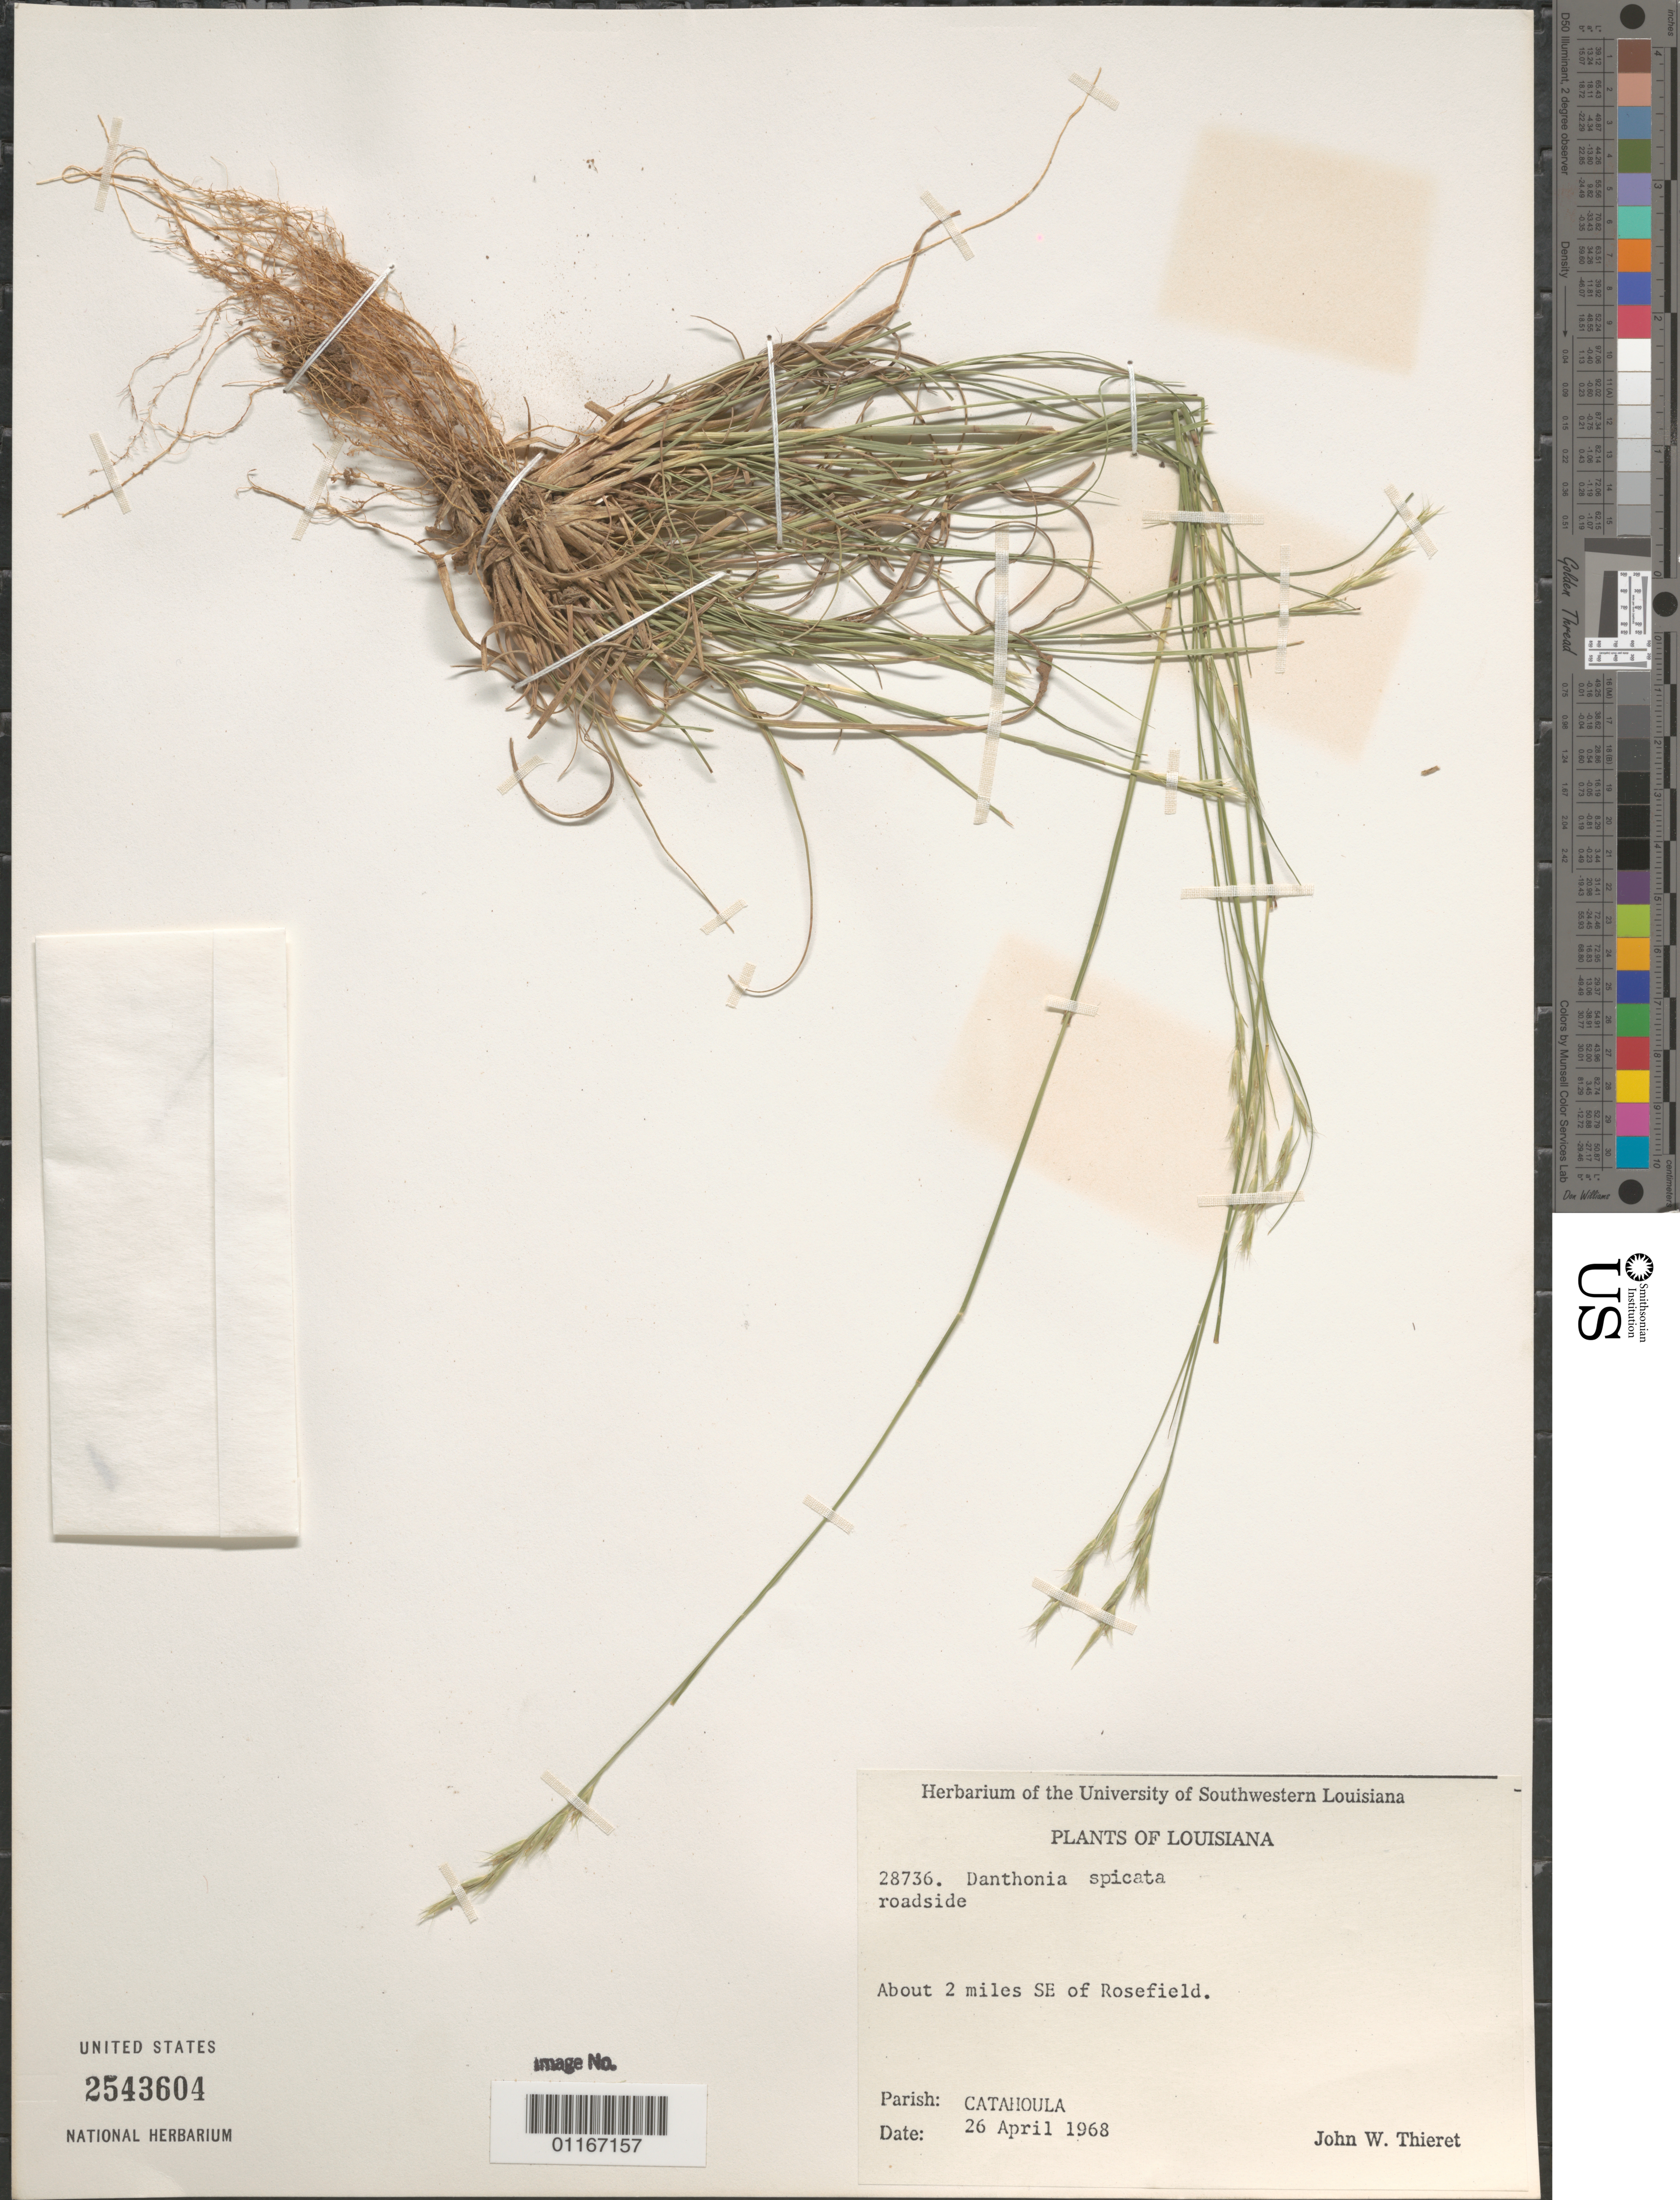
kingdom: Plantae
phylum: Tracheophyta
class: Liliopsida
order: Poales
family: Poaceae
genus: Danthonia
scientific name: Danthonia spicata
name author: (L.) P. Beauv. ex Roem. & Schult.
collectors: J. W. Thieret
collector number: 28736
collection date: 1968-04-26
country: United States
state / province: Louisiana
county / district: Catahoula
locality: About 2 miles SE of Rosefield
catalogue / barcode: US 2543604